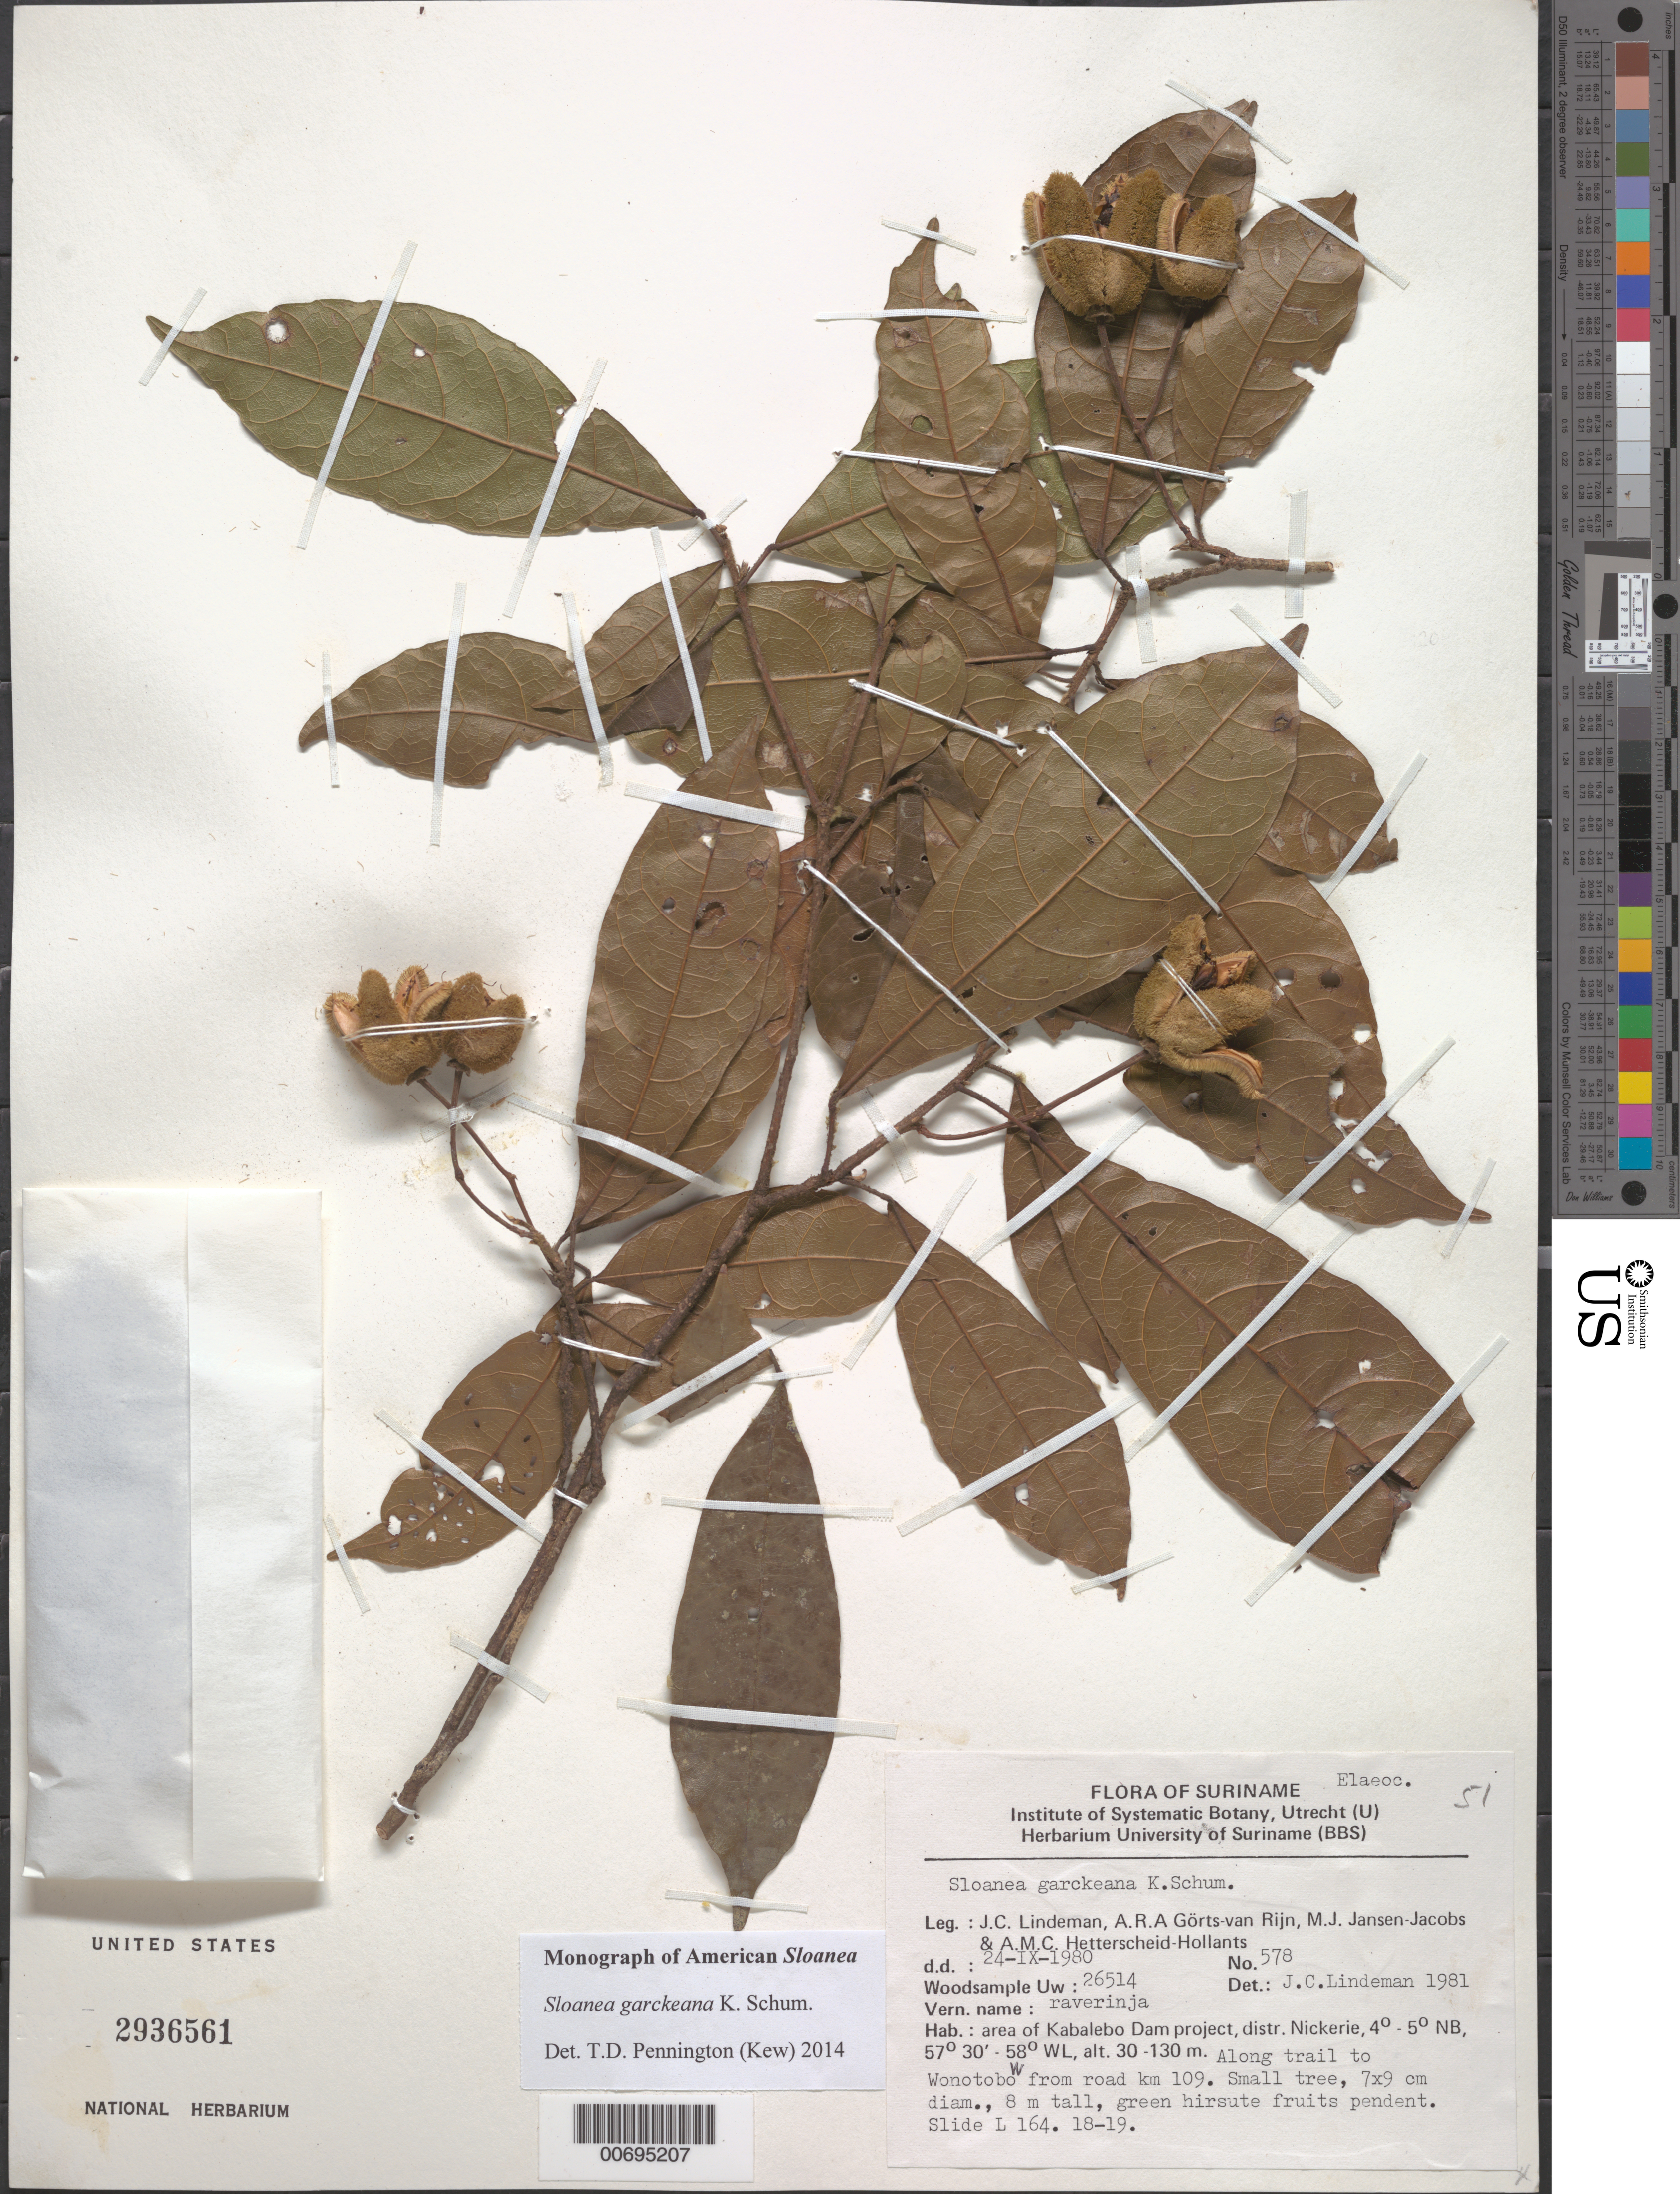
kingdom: Plantae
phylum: Tracheophyta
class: Magnoliopsida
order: Oxalidales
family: Elaeocarpaceae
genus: Sloanea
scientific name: Sloanea garckeana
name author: K. Schum.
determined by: Pennington, T. D., (K)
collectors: J. C. Lindeman, A. .R. A. Görts-van Rijn, M. J. Jansen-Jacobs & A. Hetterscheid-Hollants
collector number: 80 578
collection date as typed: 24-Sep-80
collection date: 1980-09-24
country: Suriname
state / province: Nickerie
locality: Kabalebo Dam project area, along trail to Wonotobo from road km 109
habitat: Along trail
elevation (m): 30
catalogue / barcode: US 2936561